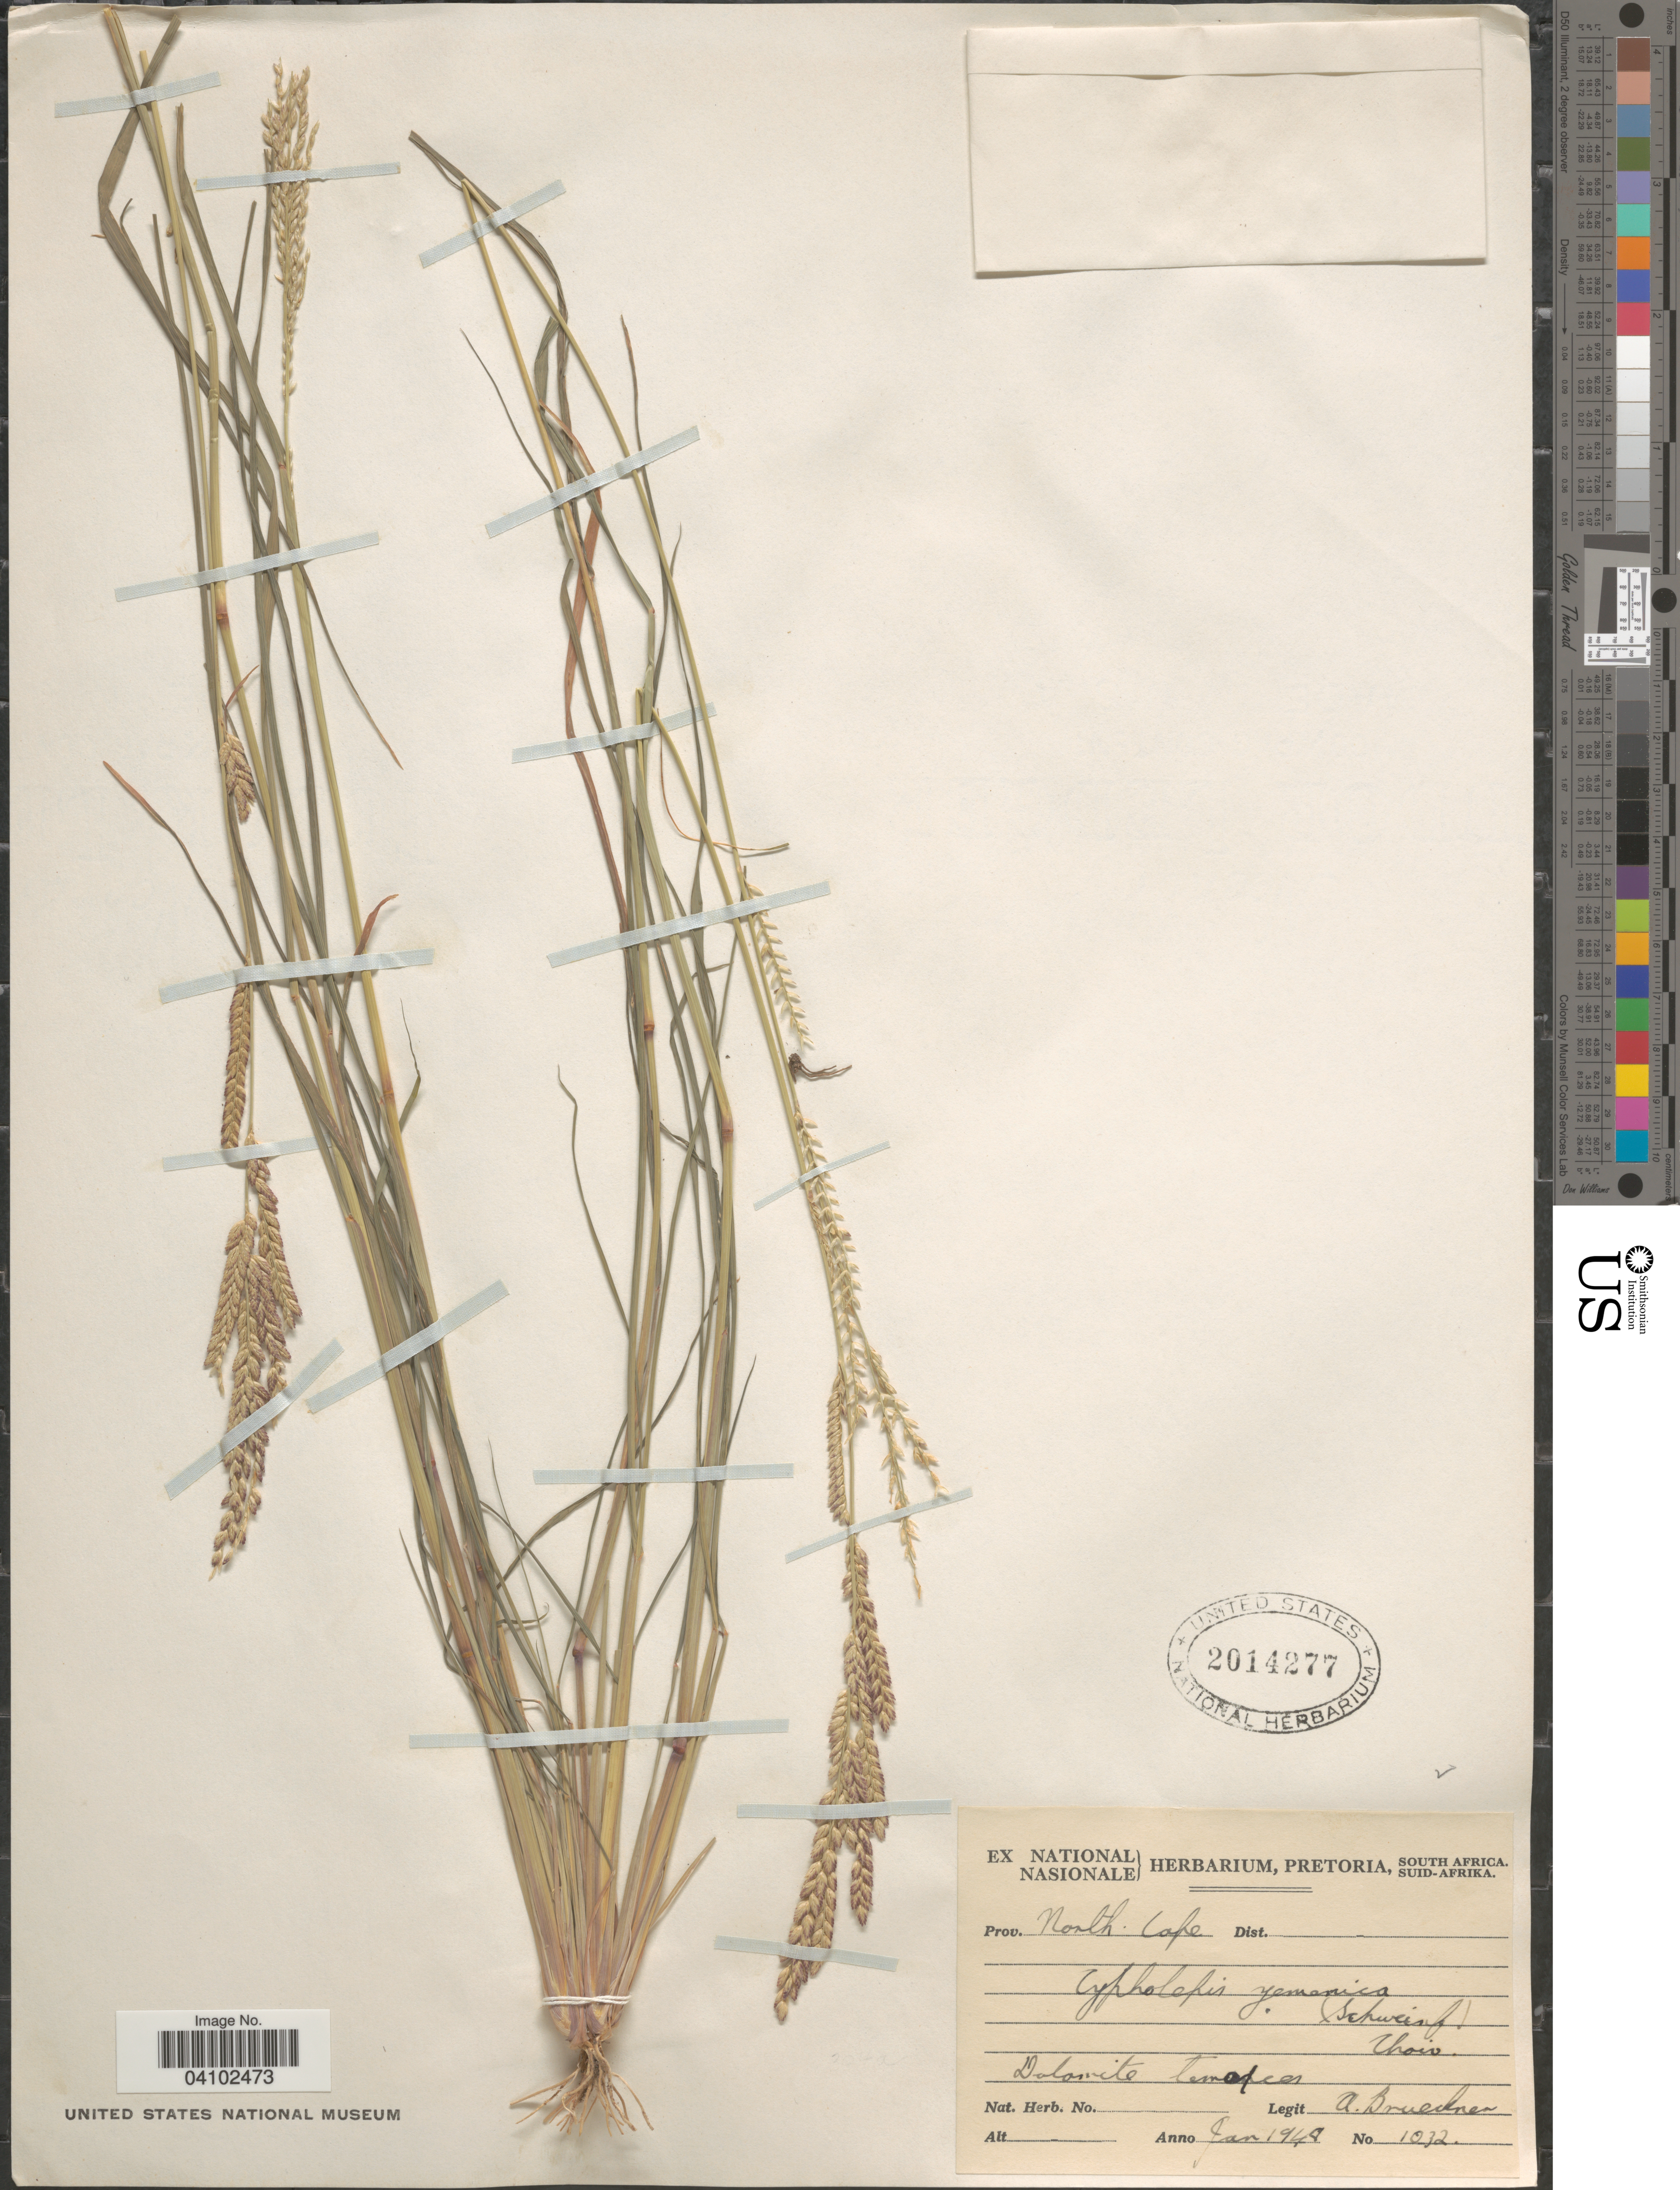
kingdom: Plantae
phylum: Tracheophyta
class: Liliopsida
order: Poales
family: Poaceae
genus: Disakisperma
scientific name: Disakisperma yemenicum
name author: (Schweinf.) P.M. Peterson & N. Snow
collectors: A. Brueckner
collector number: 1032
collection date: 1948-01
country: South Africa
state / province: Northern Cape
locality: Dolomite [illegible text].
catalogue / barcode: US 2014277